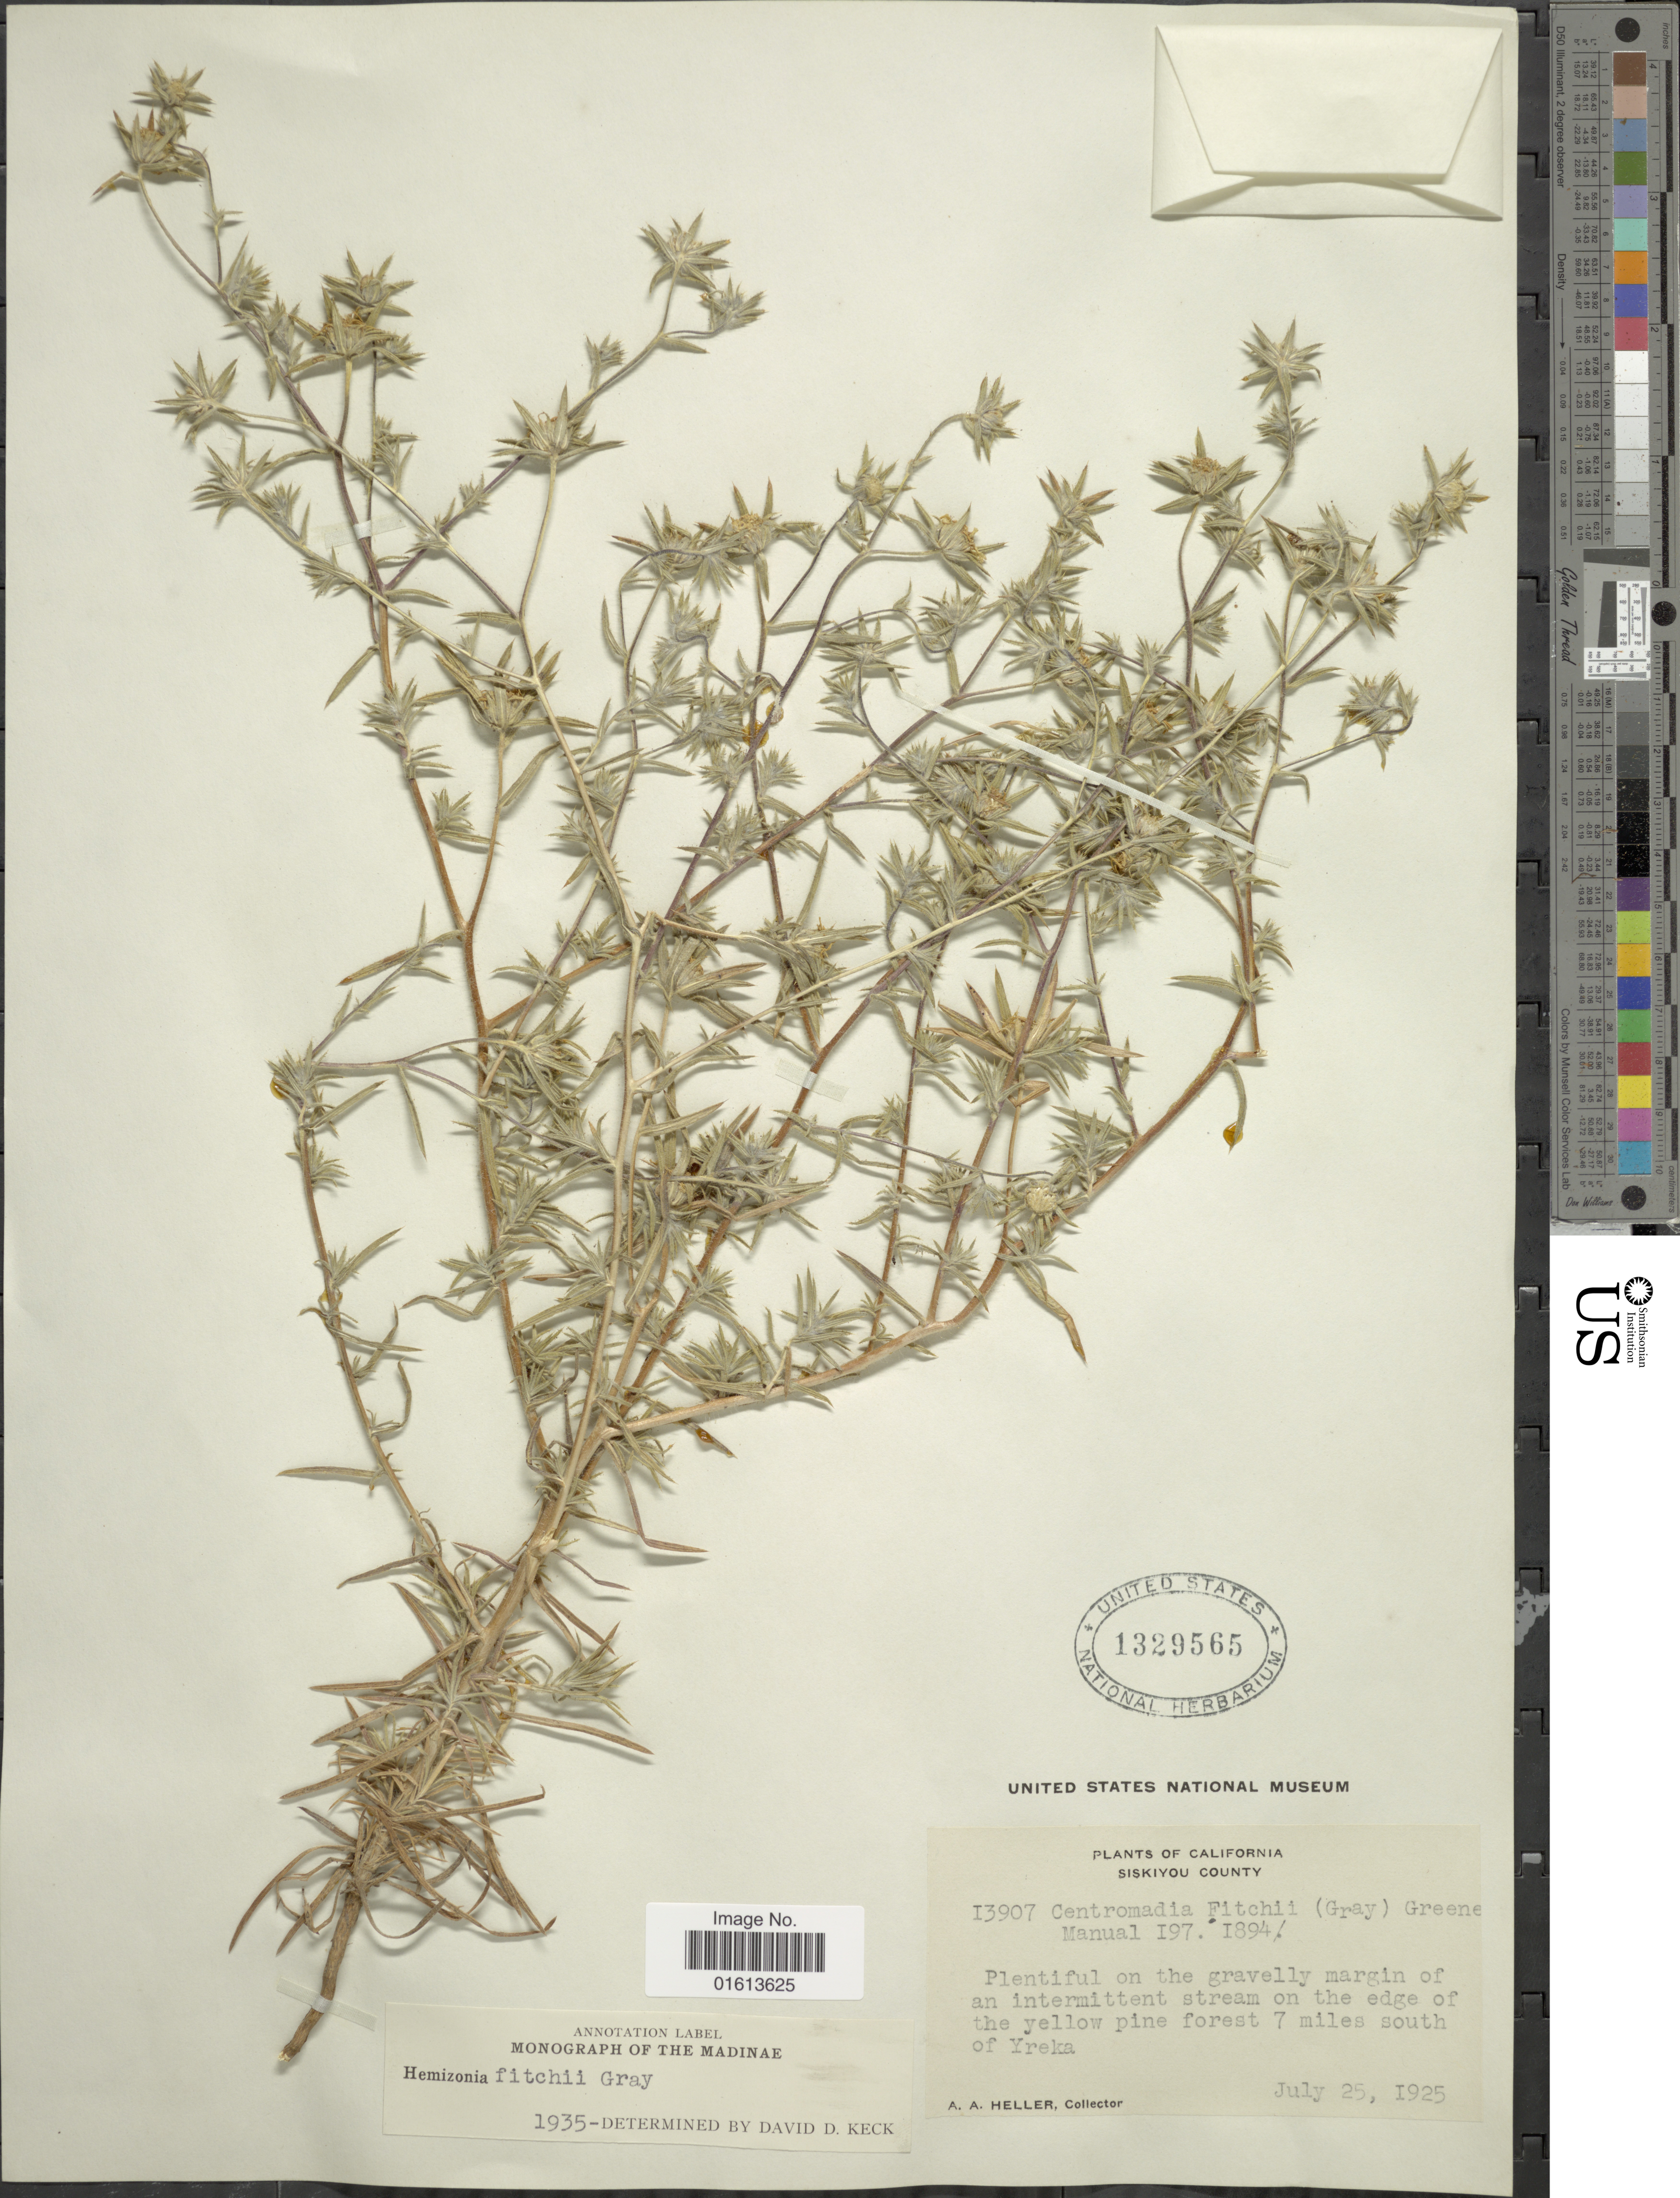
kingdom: Plantae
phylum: Tracheophyta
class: Magnoliopsida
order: Asterales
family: Asteraceae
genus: Centromadia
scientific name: Centromadia fitchii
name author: (A. Gray) Greene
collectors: A. A. Heller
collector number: I3907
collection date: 1925-07-25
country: United States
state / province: California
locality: California. on the edge of the yellow pine forest 7 miles south of Yreka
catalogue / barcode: US 1329565